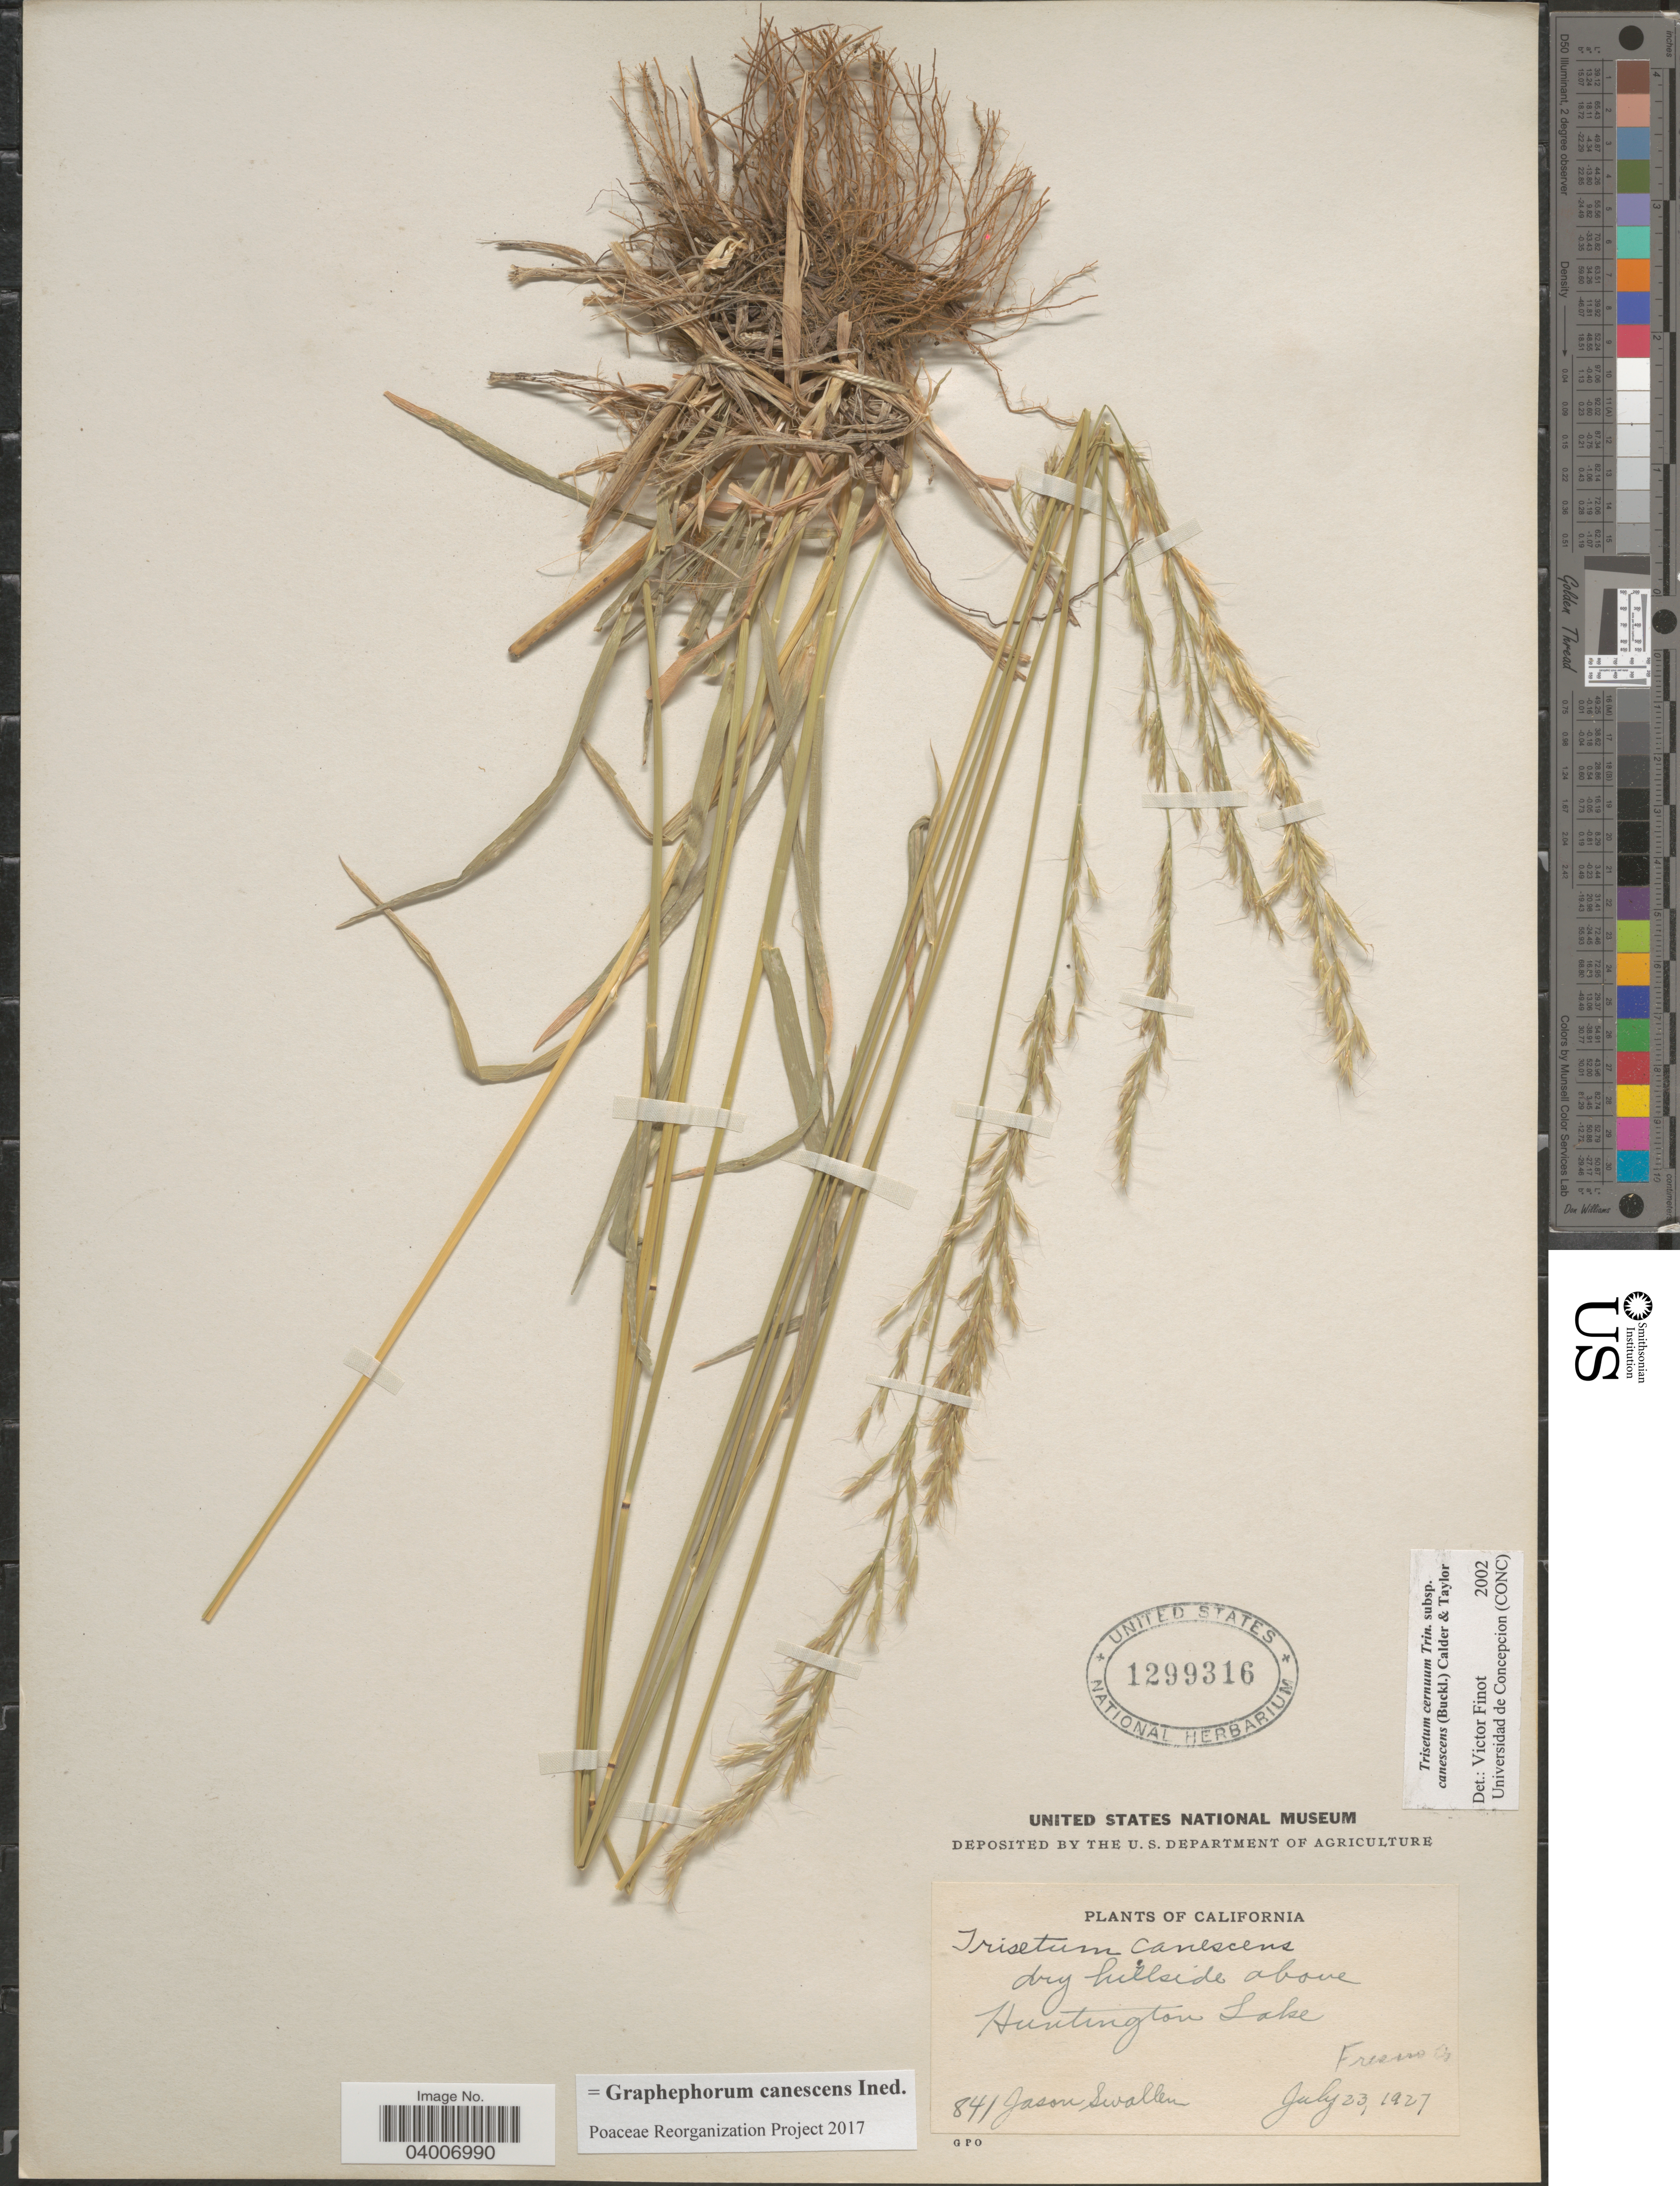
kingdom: Plantae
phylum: Tracheophyta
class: Liliopsida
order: Poales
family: Poaceae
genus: Graphephorum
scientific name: Graphephorum canescens ined.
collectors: J. R. Swallen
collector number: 841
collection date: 1927-07-23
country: United States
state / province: California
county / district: Fresno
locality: Dry hillside above Huntington Lake. Fresno Co.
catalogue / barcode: US 1299316